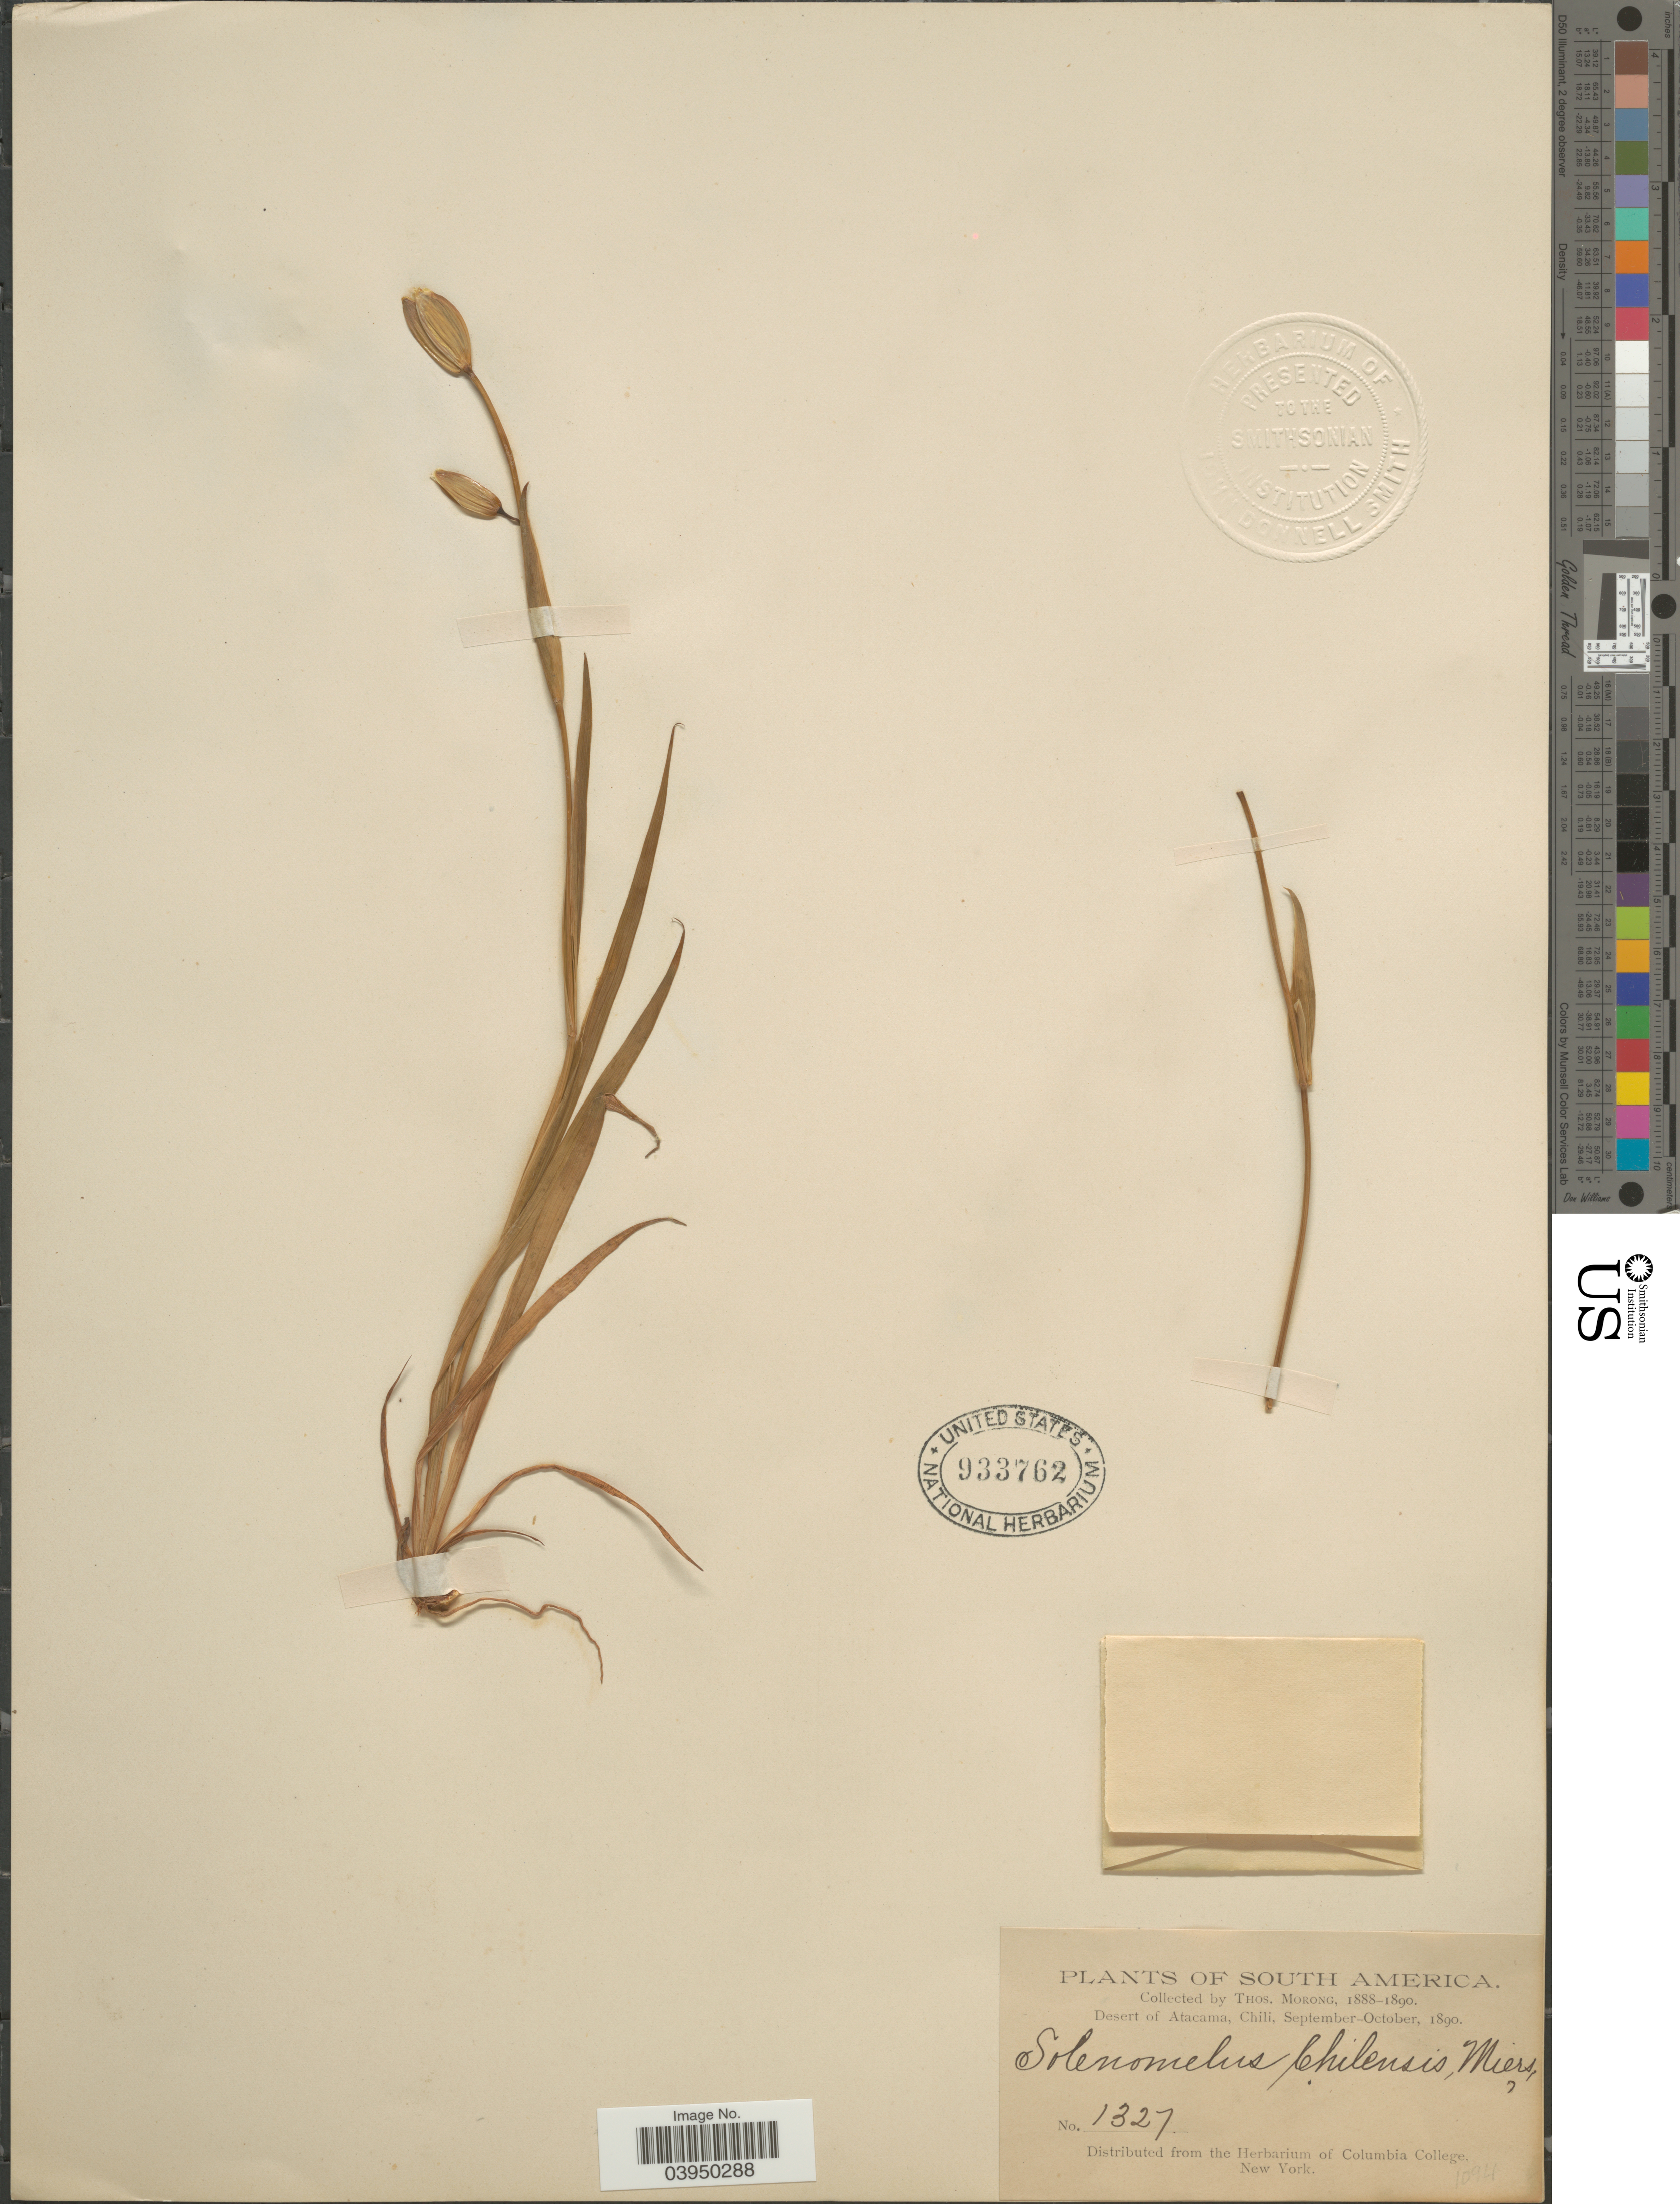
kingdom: Plantae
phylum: Tracheophyta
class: Liliopsida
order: Asparagales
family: Iridaceae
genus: Solenomelus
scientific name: Solenomelus chilensis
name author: Miers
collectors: ex herb. T. Morong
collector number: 1327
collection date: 1890-09/1890-10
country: Chile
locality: Desert of Atacama.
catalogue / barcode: US 933762